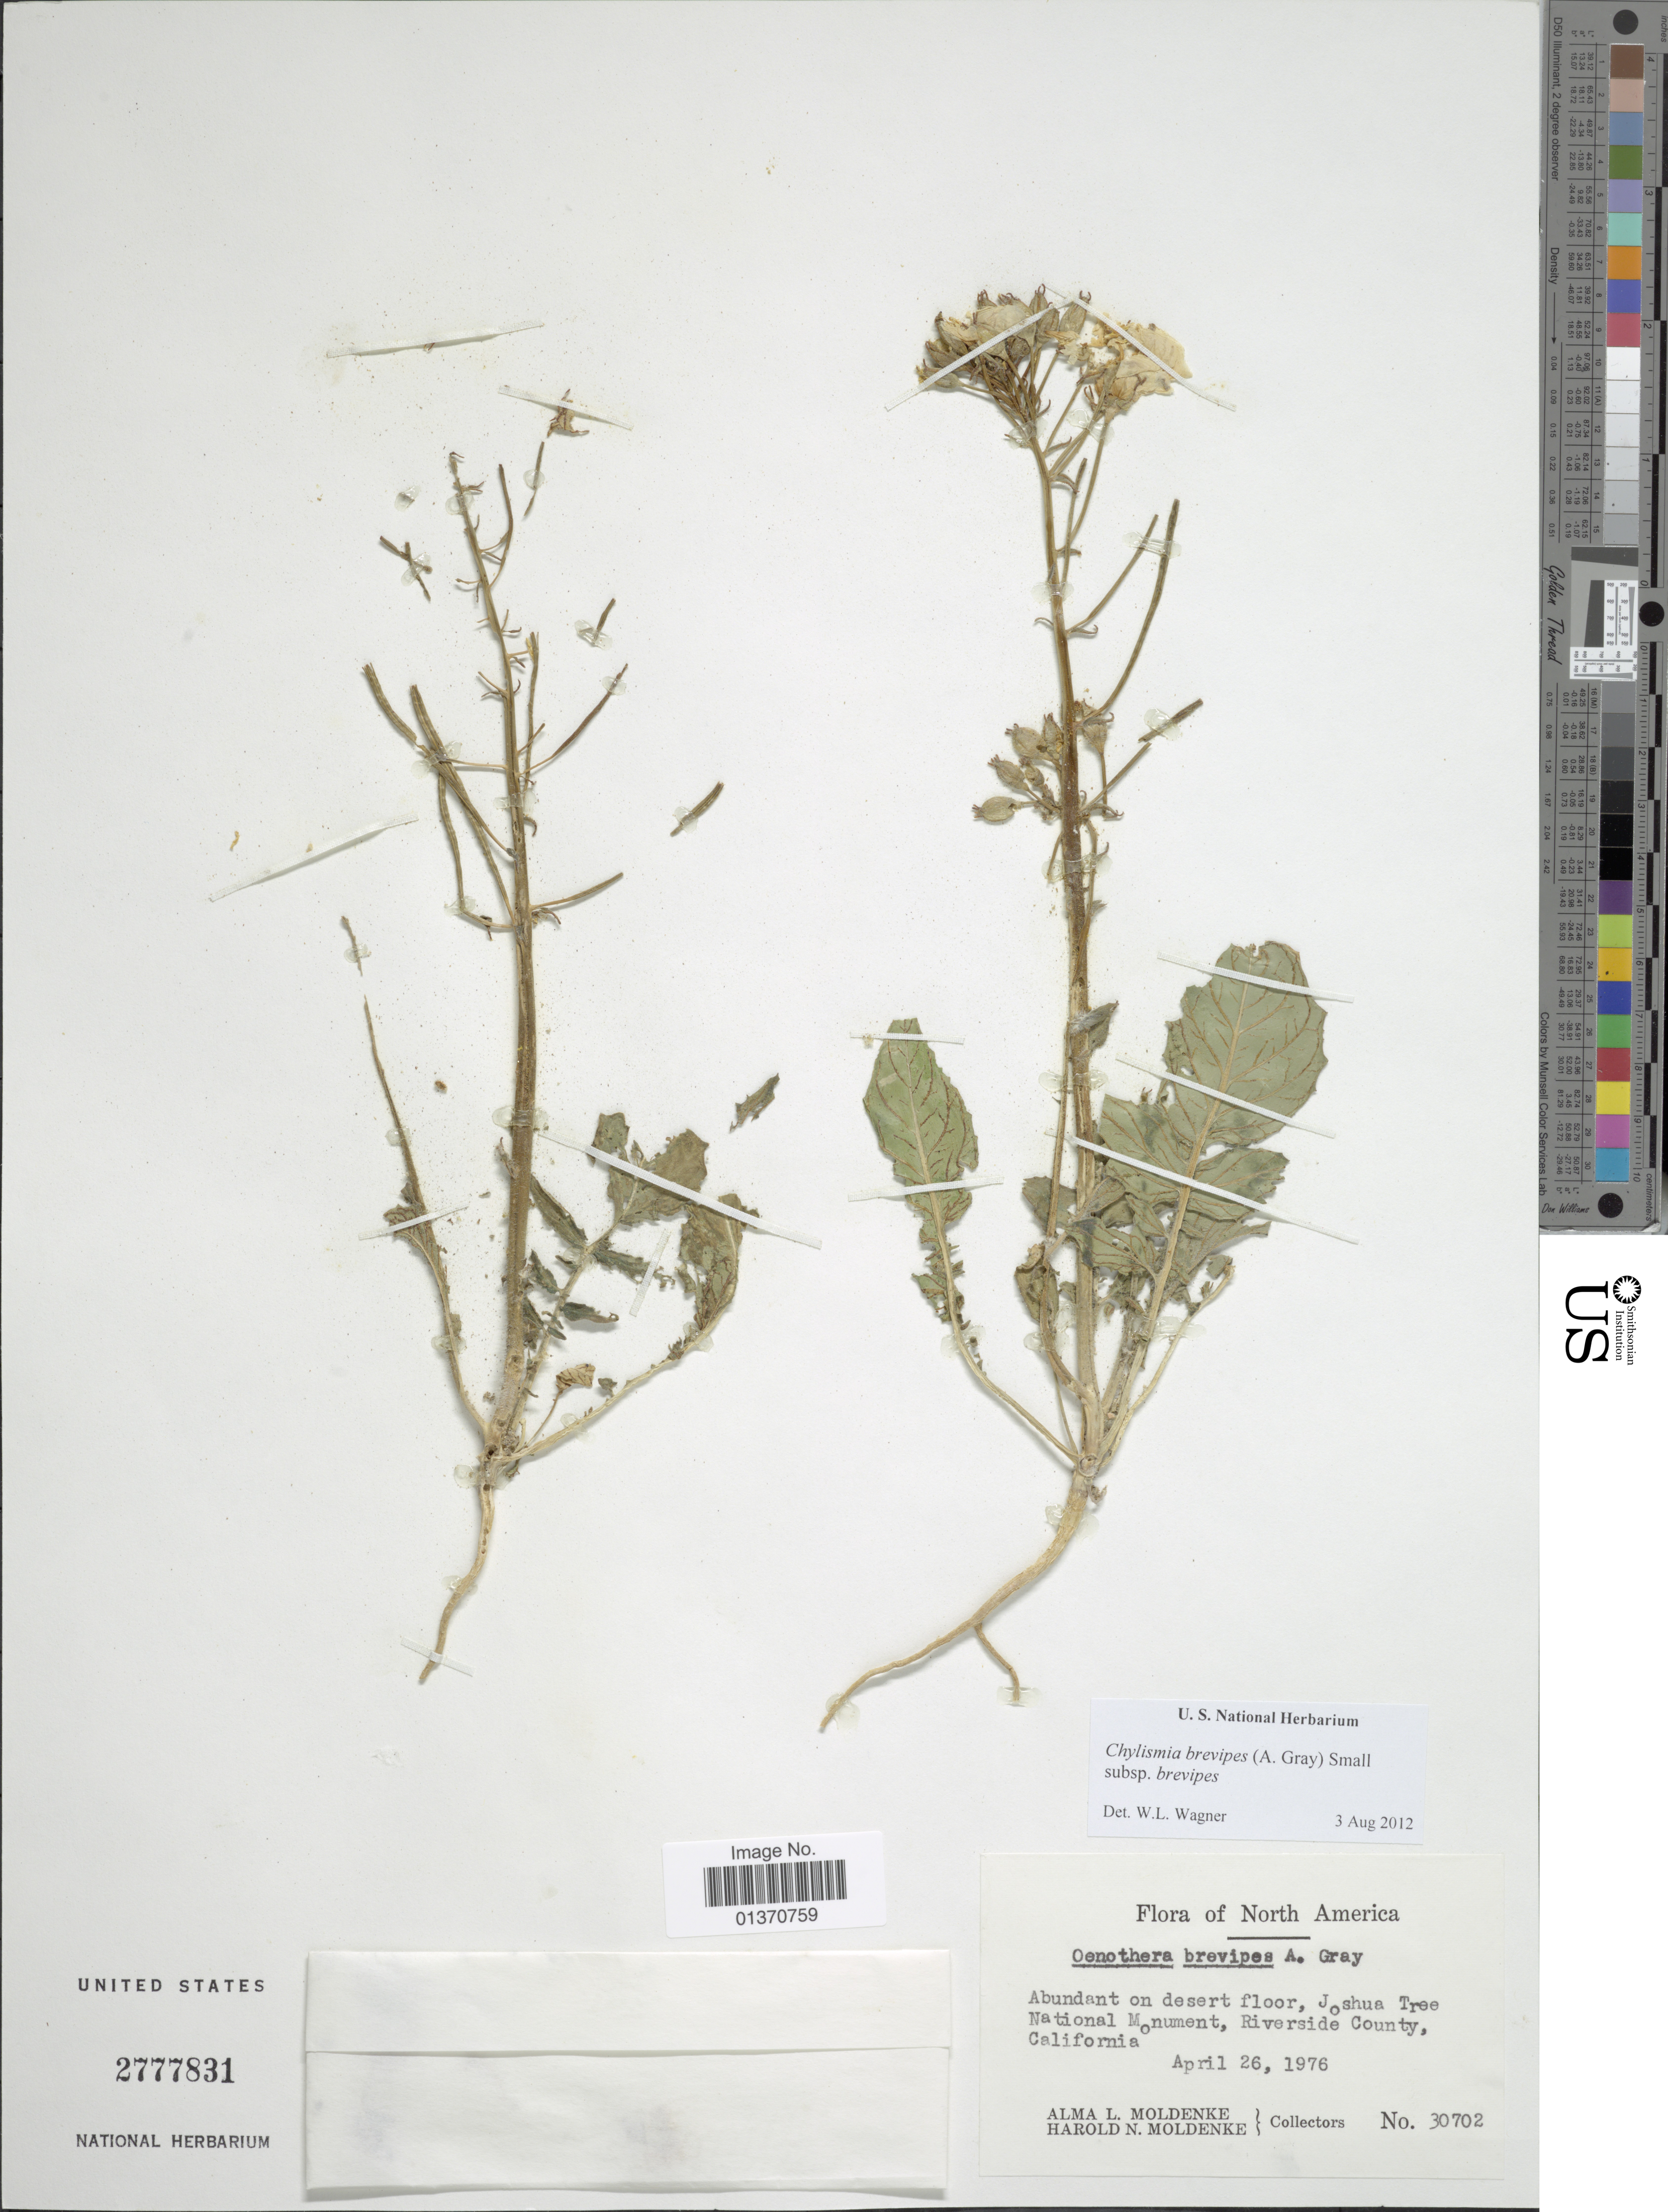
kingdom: Plantae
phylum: Tracheophyta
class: Magnoliopsida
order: Myrtales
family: Onagraceae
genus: Chylismia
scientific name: Chylismia brevipes subsp. brevipes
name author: (A. Gray) Small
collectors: A. L. Moldenke & H. N. Moldenke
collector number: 30702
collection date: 1976-04-26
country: United States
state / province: California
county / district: Riverside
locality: Abundant on desert floor, Joshua Tree National Monument, Riverside County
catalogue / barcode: US 2777831